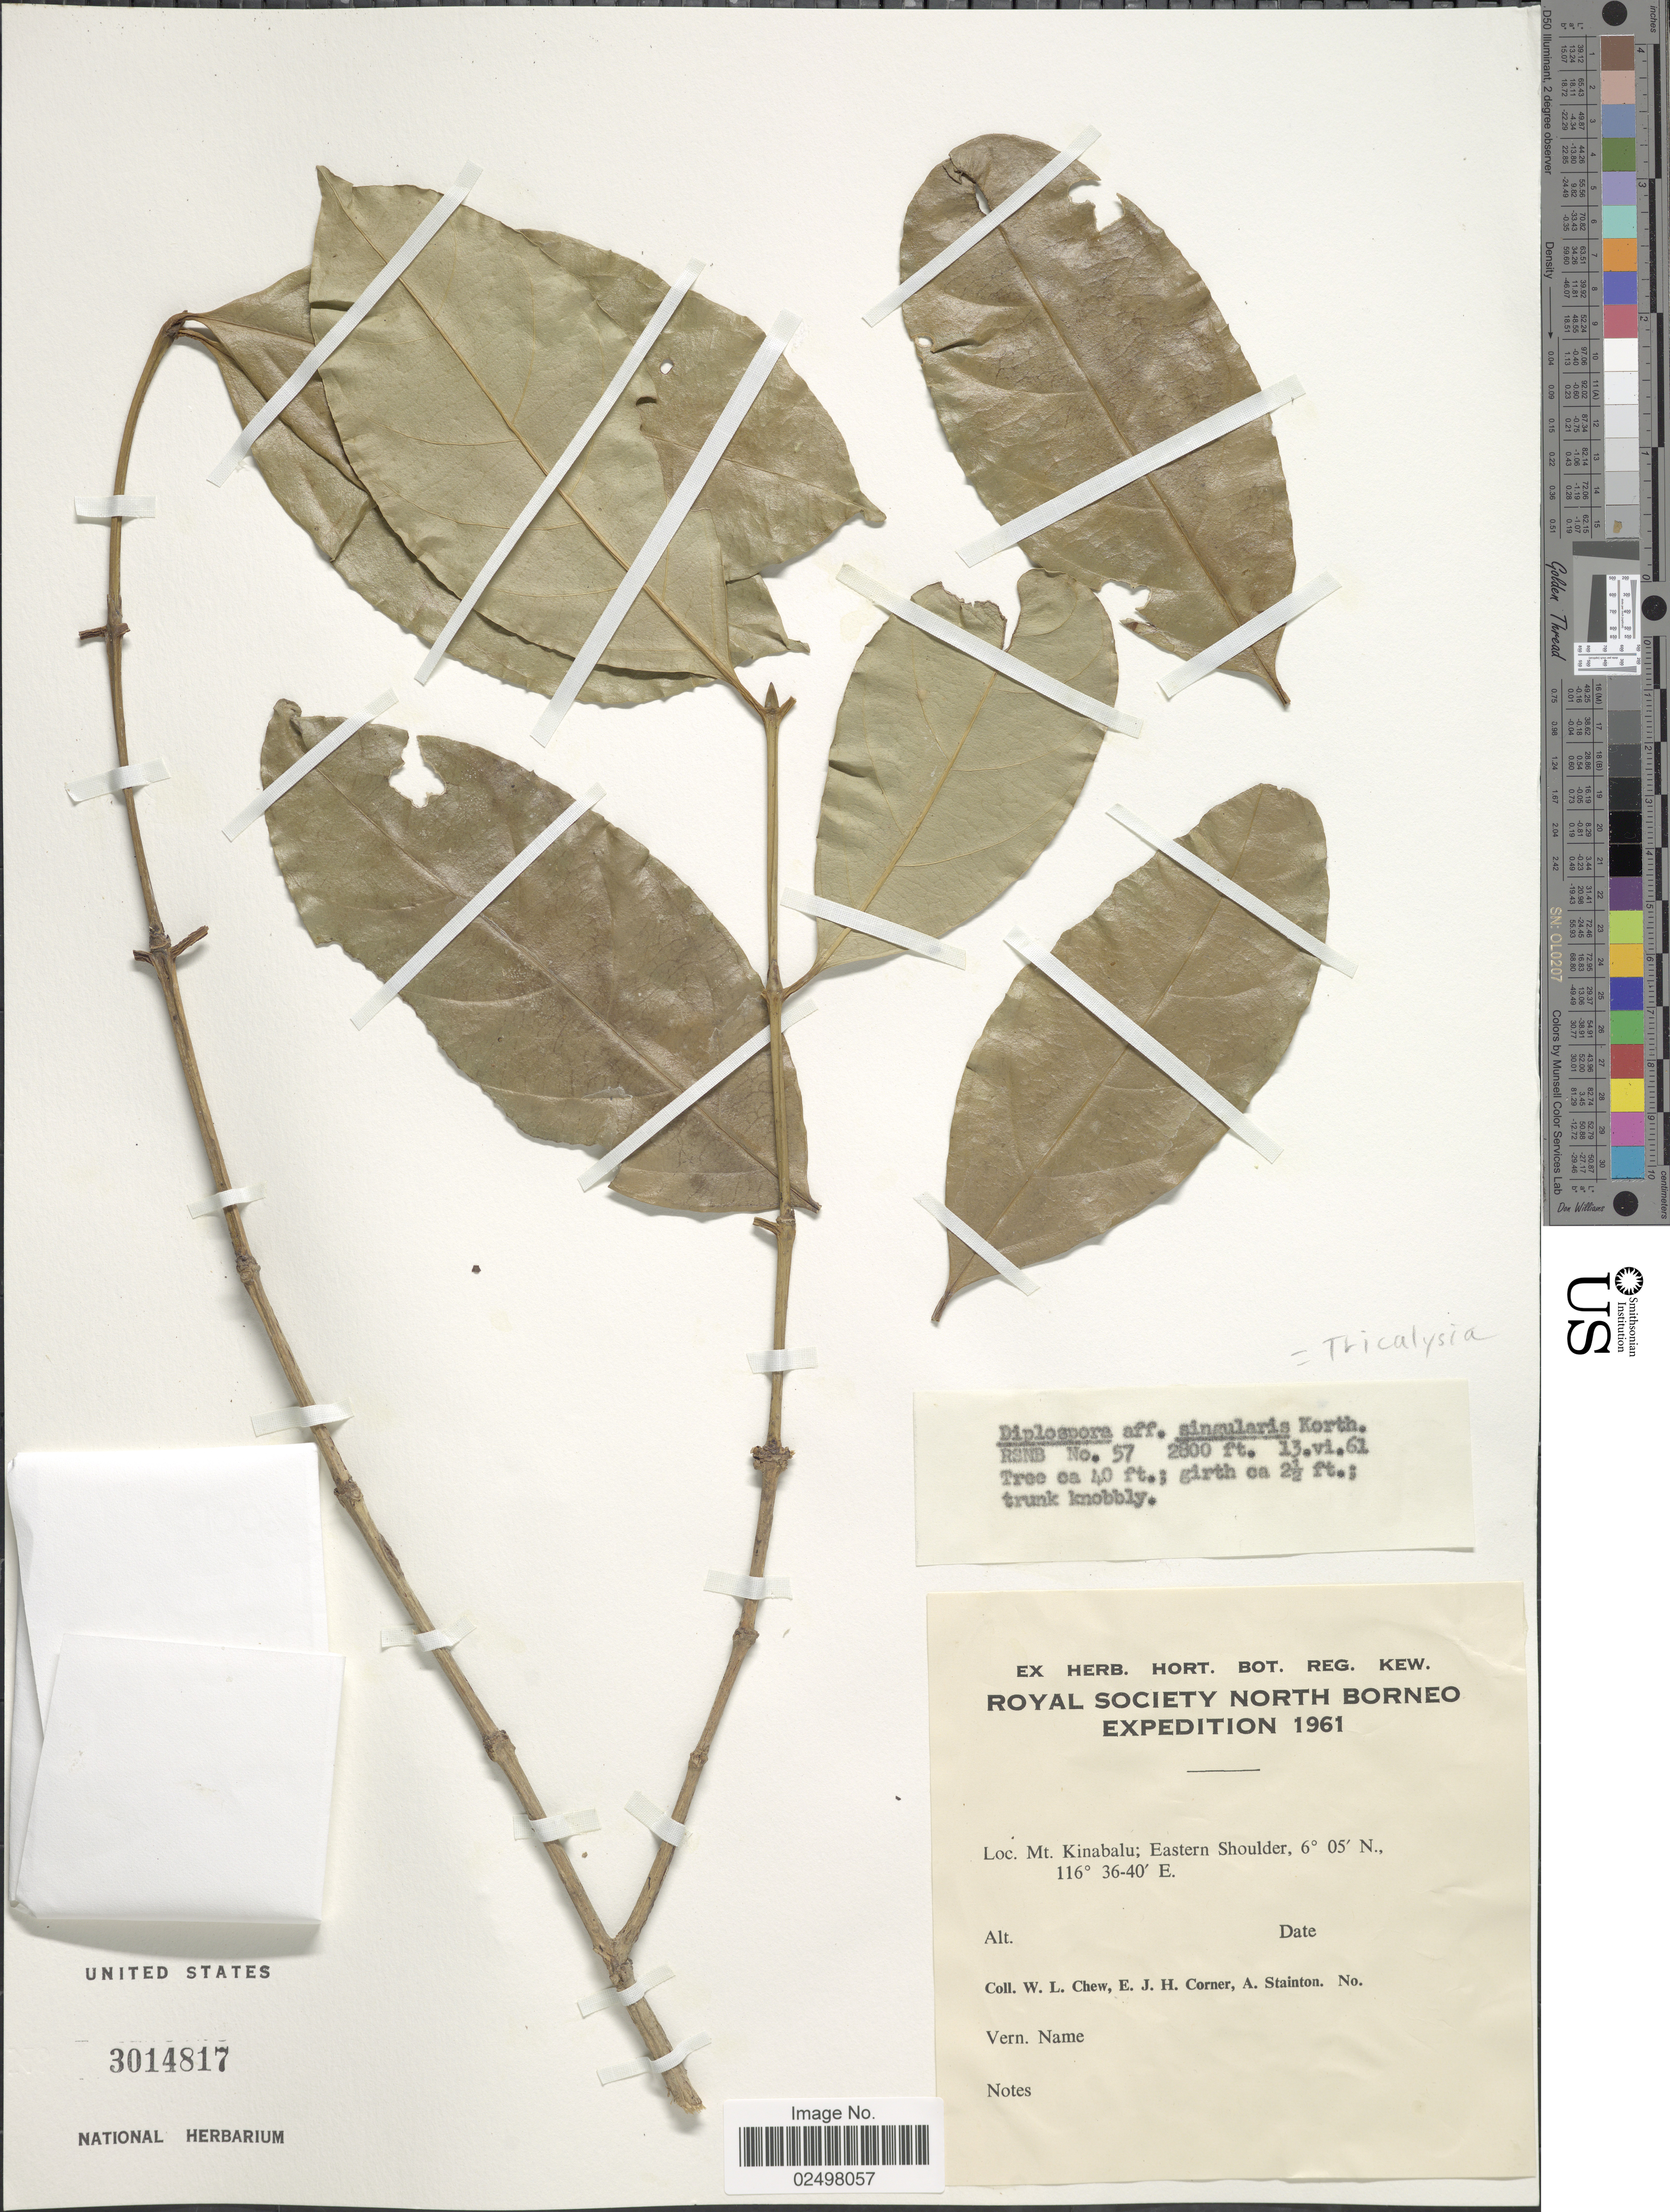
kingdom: Plantae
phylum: Tracheophyta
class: Magnoliopsida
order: Gentianales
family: Rubiaceae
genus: Tricalysia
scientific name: Tricalysia sp.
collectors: W. Chew, E. Corner & A. Stainton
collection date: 1961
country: Malaysia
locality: North Borneo, Mt. Kinabalu; Eastern Shoulder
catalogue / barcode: US 3014817